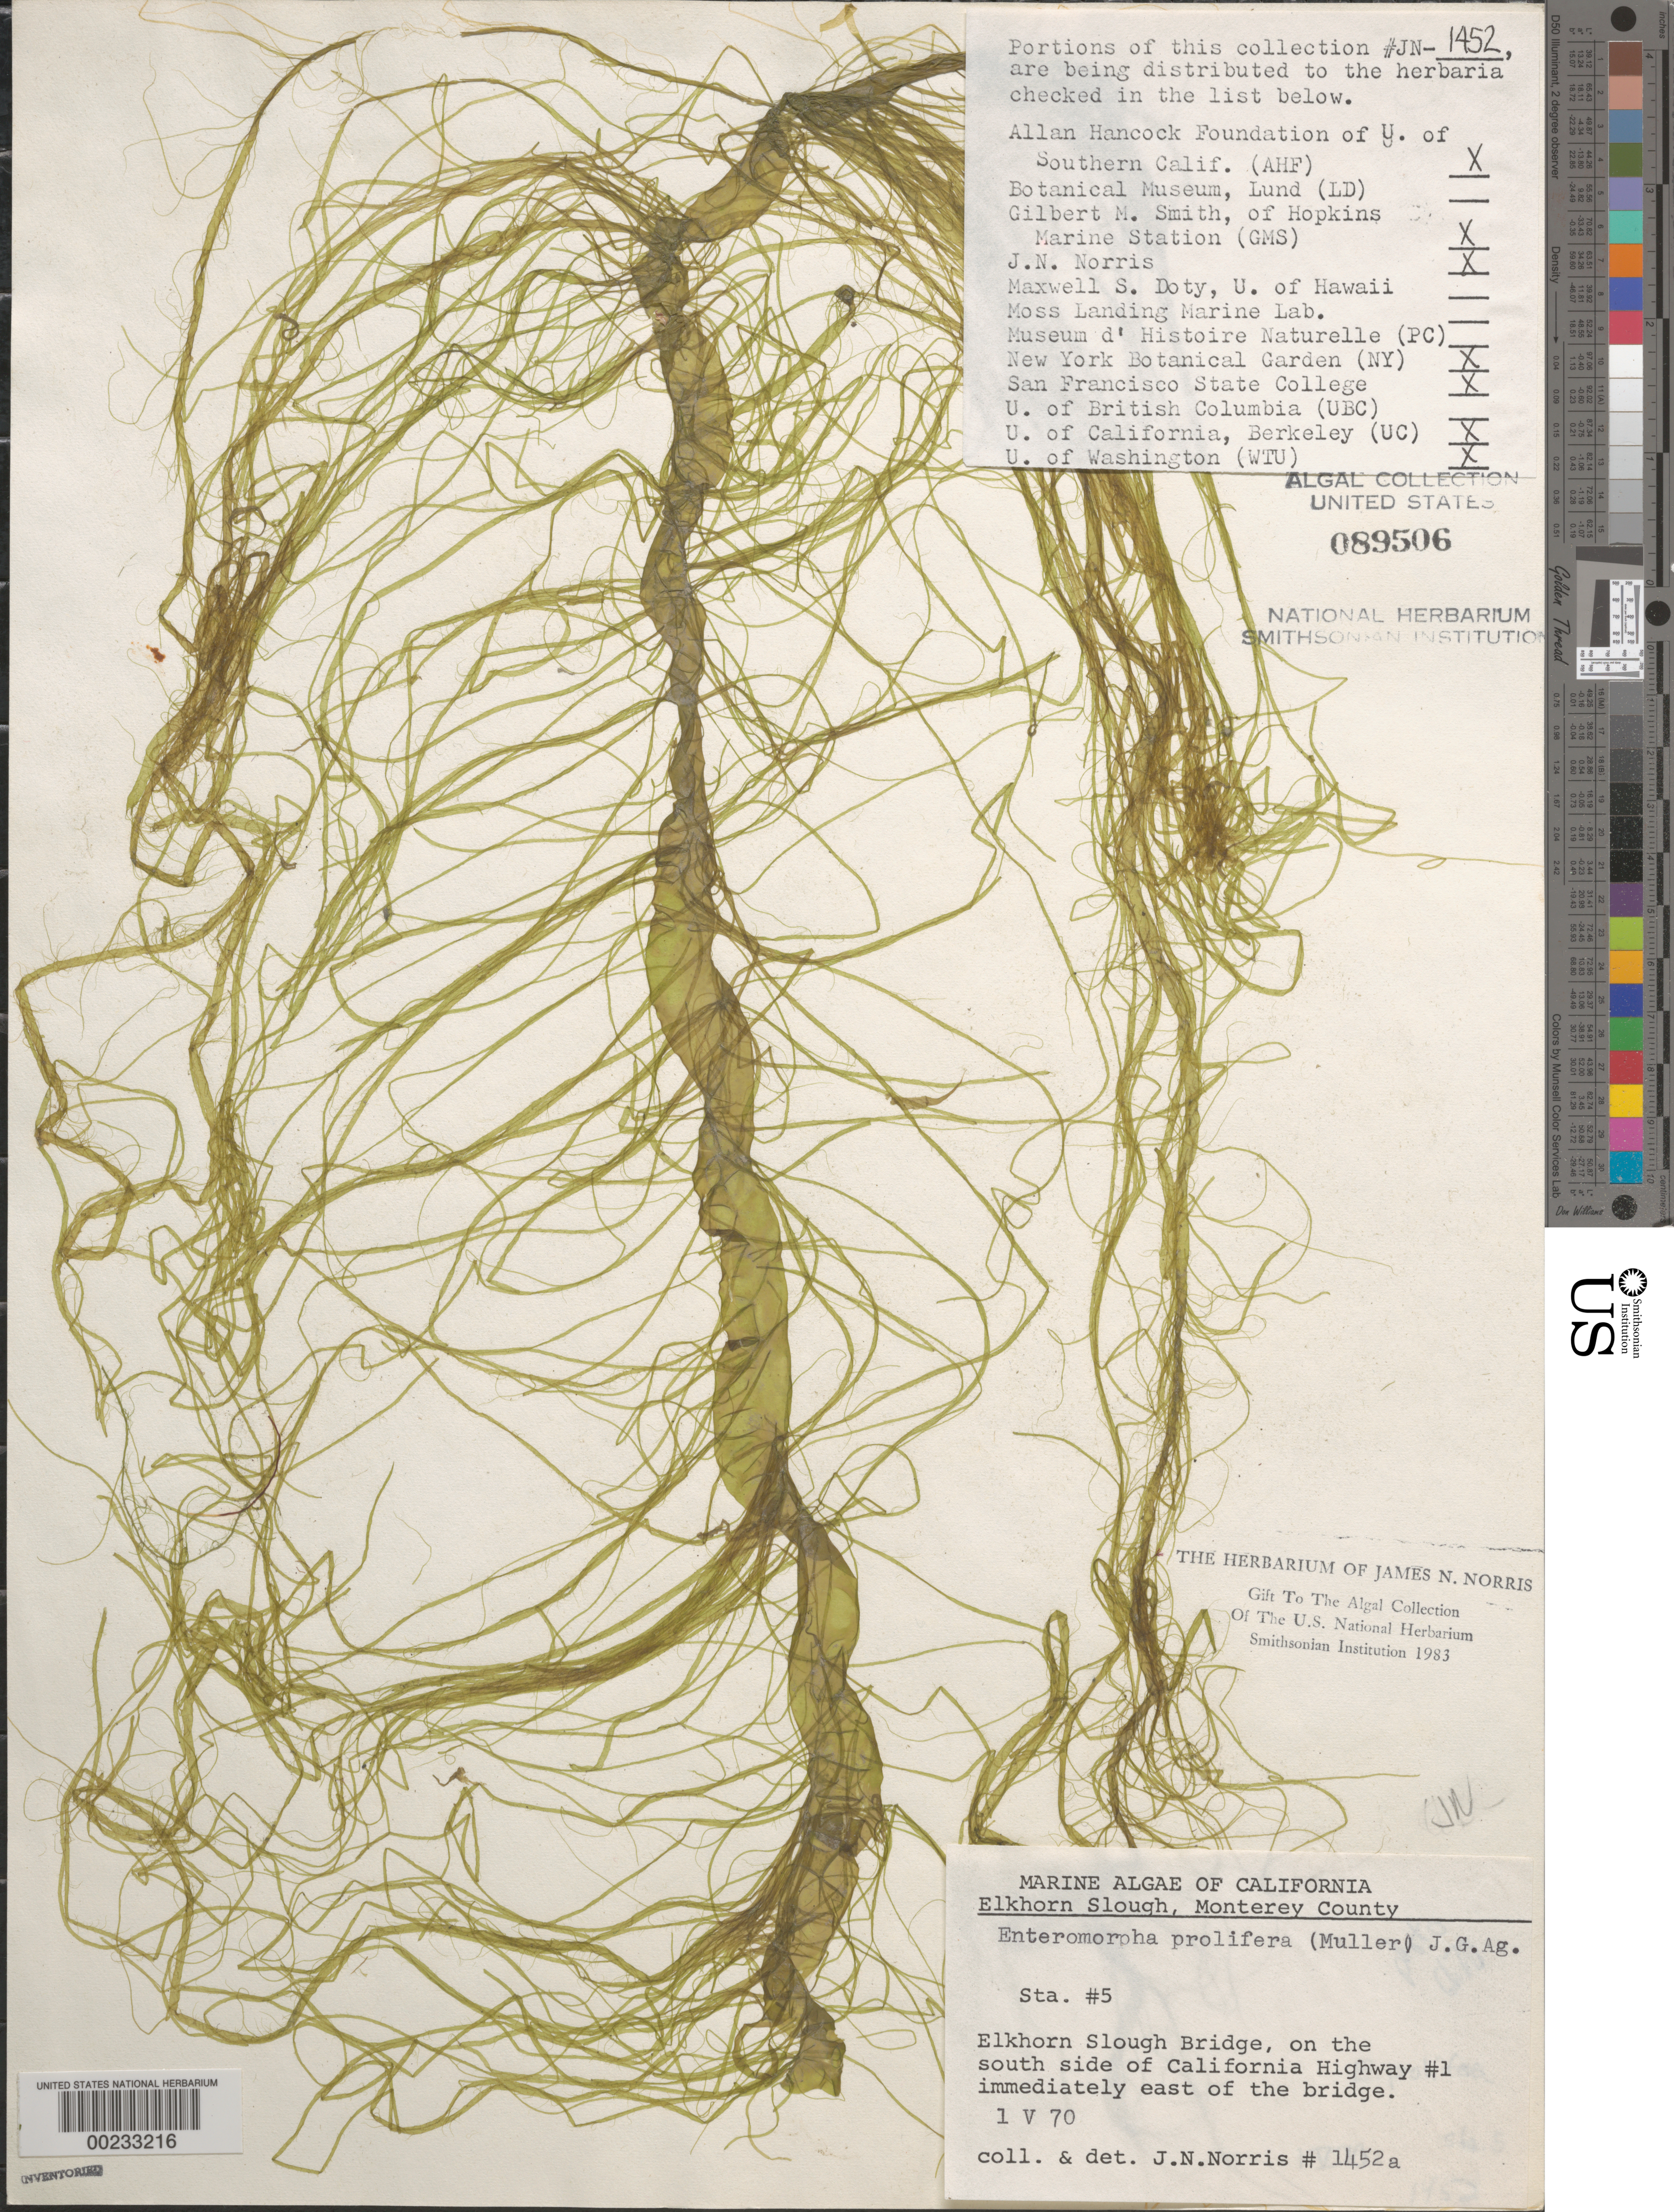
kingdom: Plantae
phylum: Chlorophyta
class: Ulvophyceae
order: Ulvales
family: Ulvaceae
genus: Ulva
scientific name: Ulva prolifera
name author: O.F. Müller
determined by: Algae name updating Project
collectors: J. N. Norris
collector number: JN-1452a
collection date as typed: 01 May 1970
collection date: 1970-05-01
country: United States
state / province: California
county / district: Monterey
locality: Elkhorn Slough, Elkhorn Slough Bridge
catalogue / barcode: US 89506